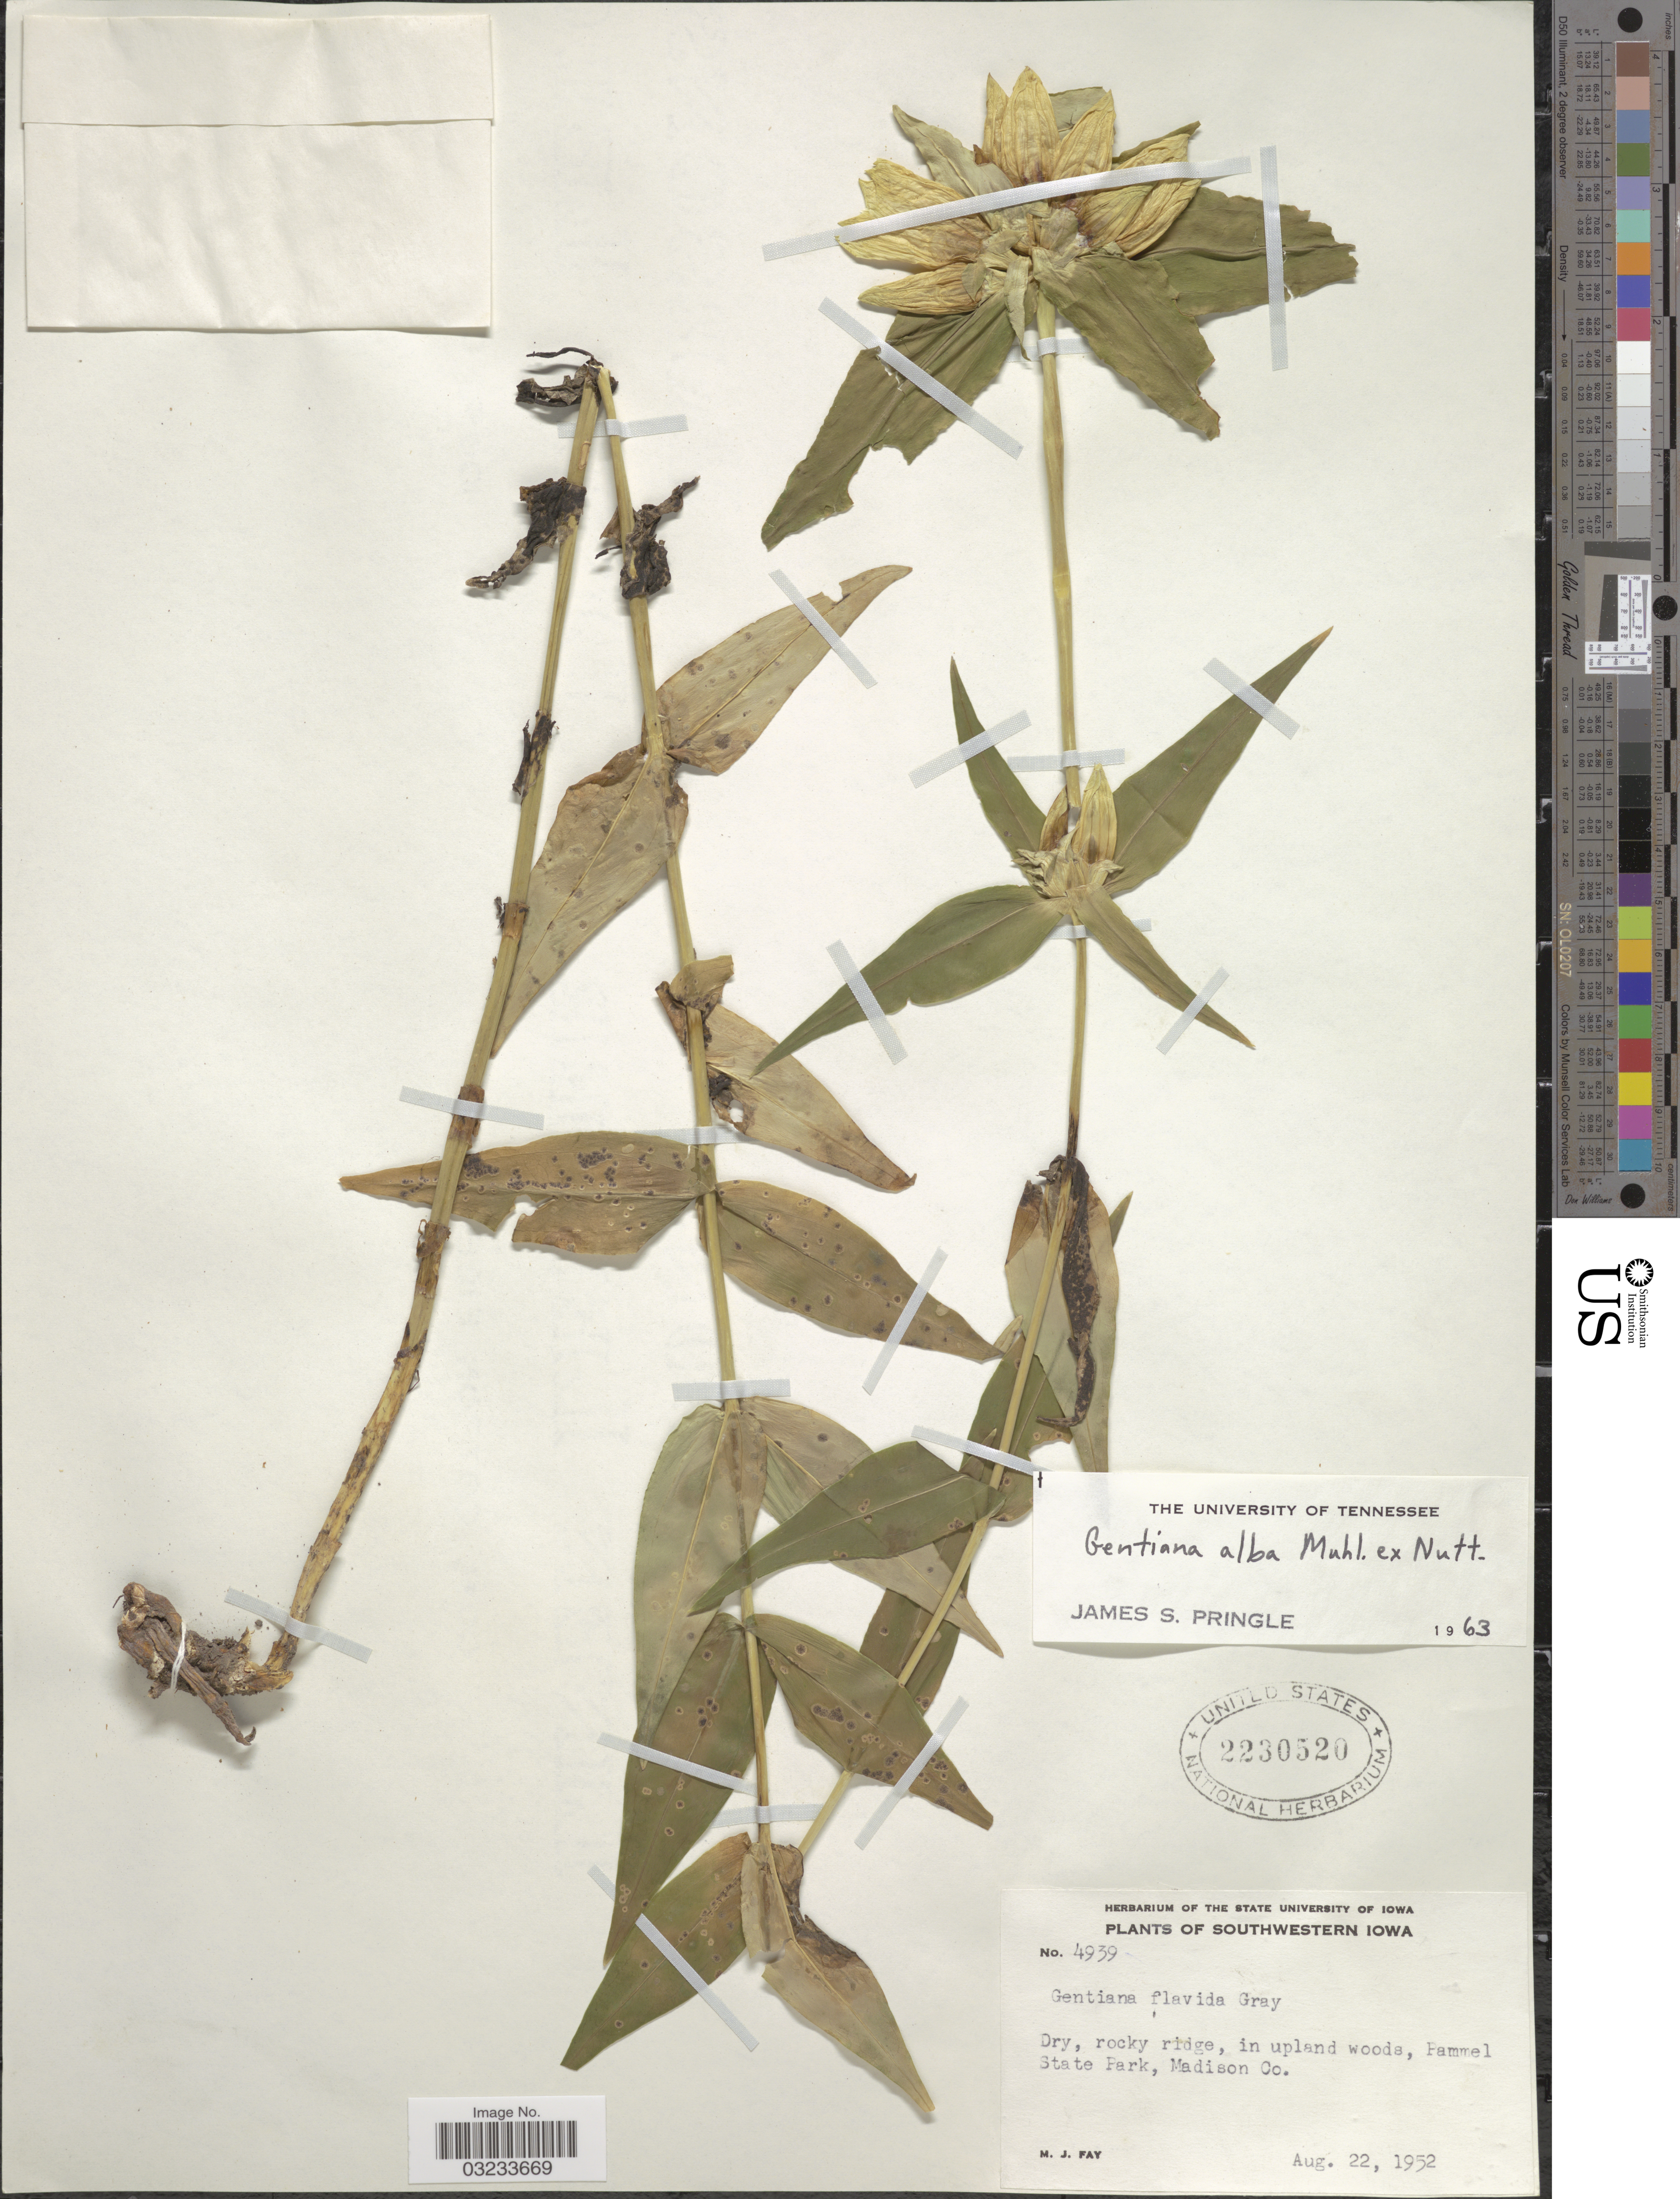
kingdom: Plantae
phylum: Tracheophyta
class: Magnoliopsida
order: Gentianales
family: Gentianaceae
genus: Gentiana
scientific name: Gentiana alba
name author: Muhl. ex J. McNab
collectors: M. Fay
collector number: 4939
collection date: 1952-08-22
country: United States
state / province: Iowa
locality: Southwestern Iowa. Dry, rocky ridge, in upland woods, Pammel State Park, Madison Co.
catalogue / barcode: US 2230520